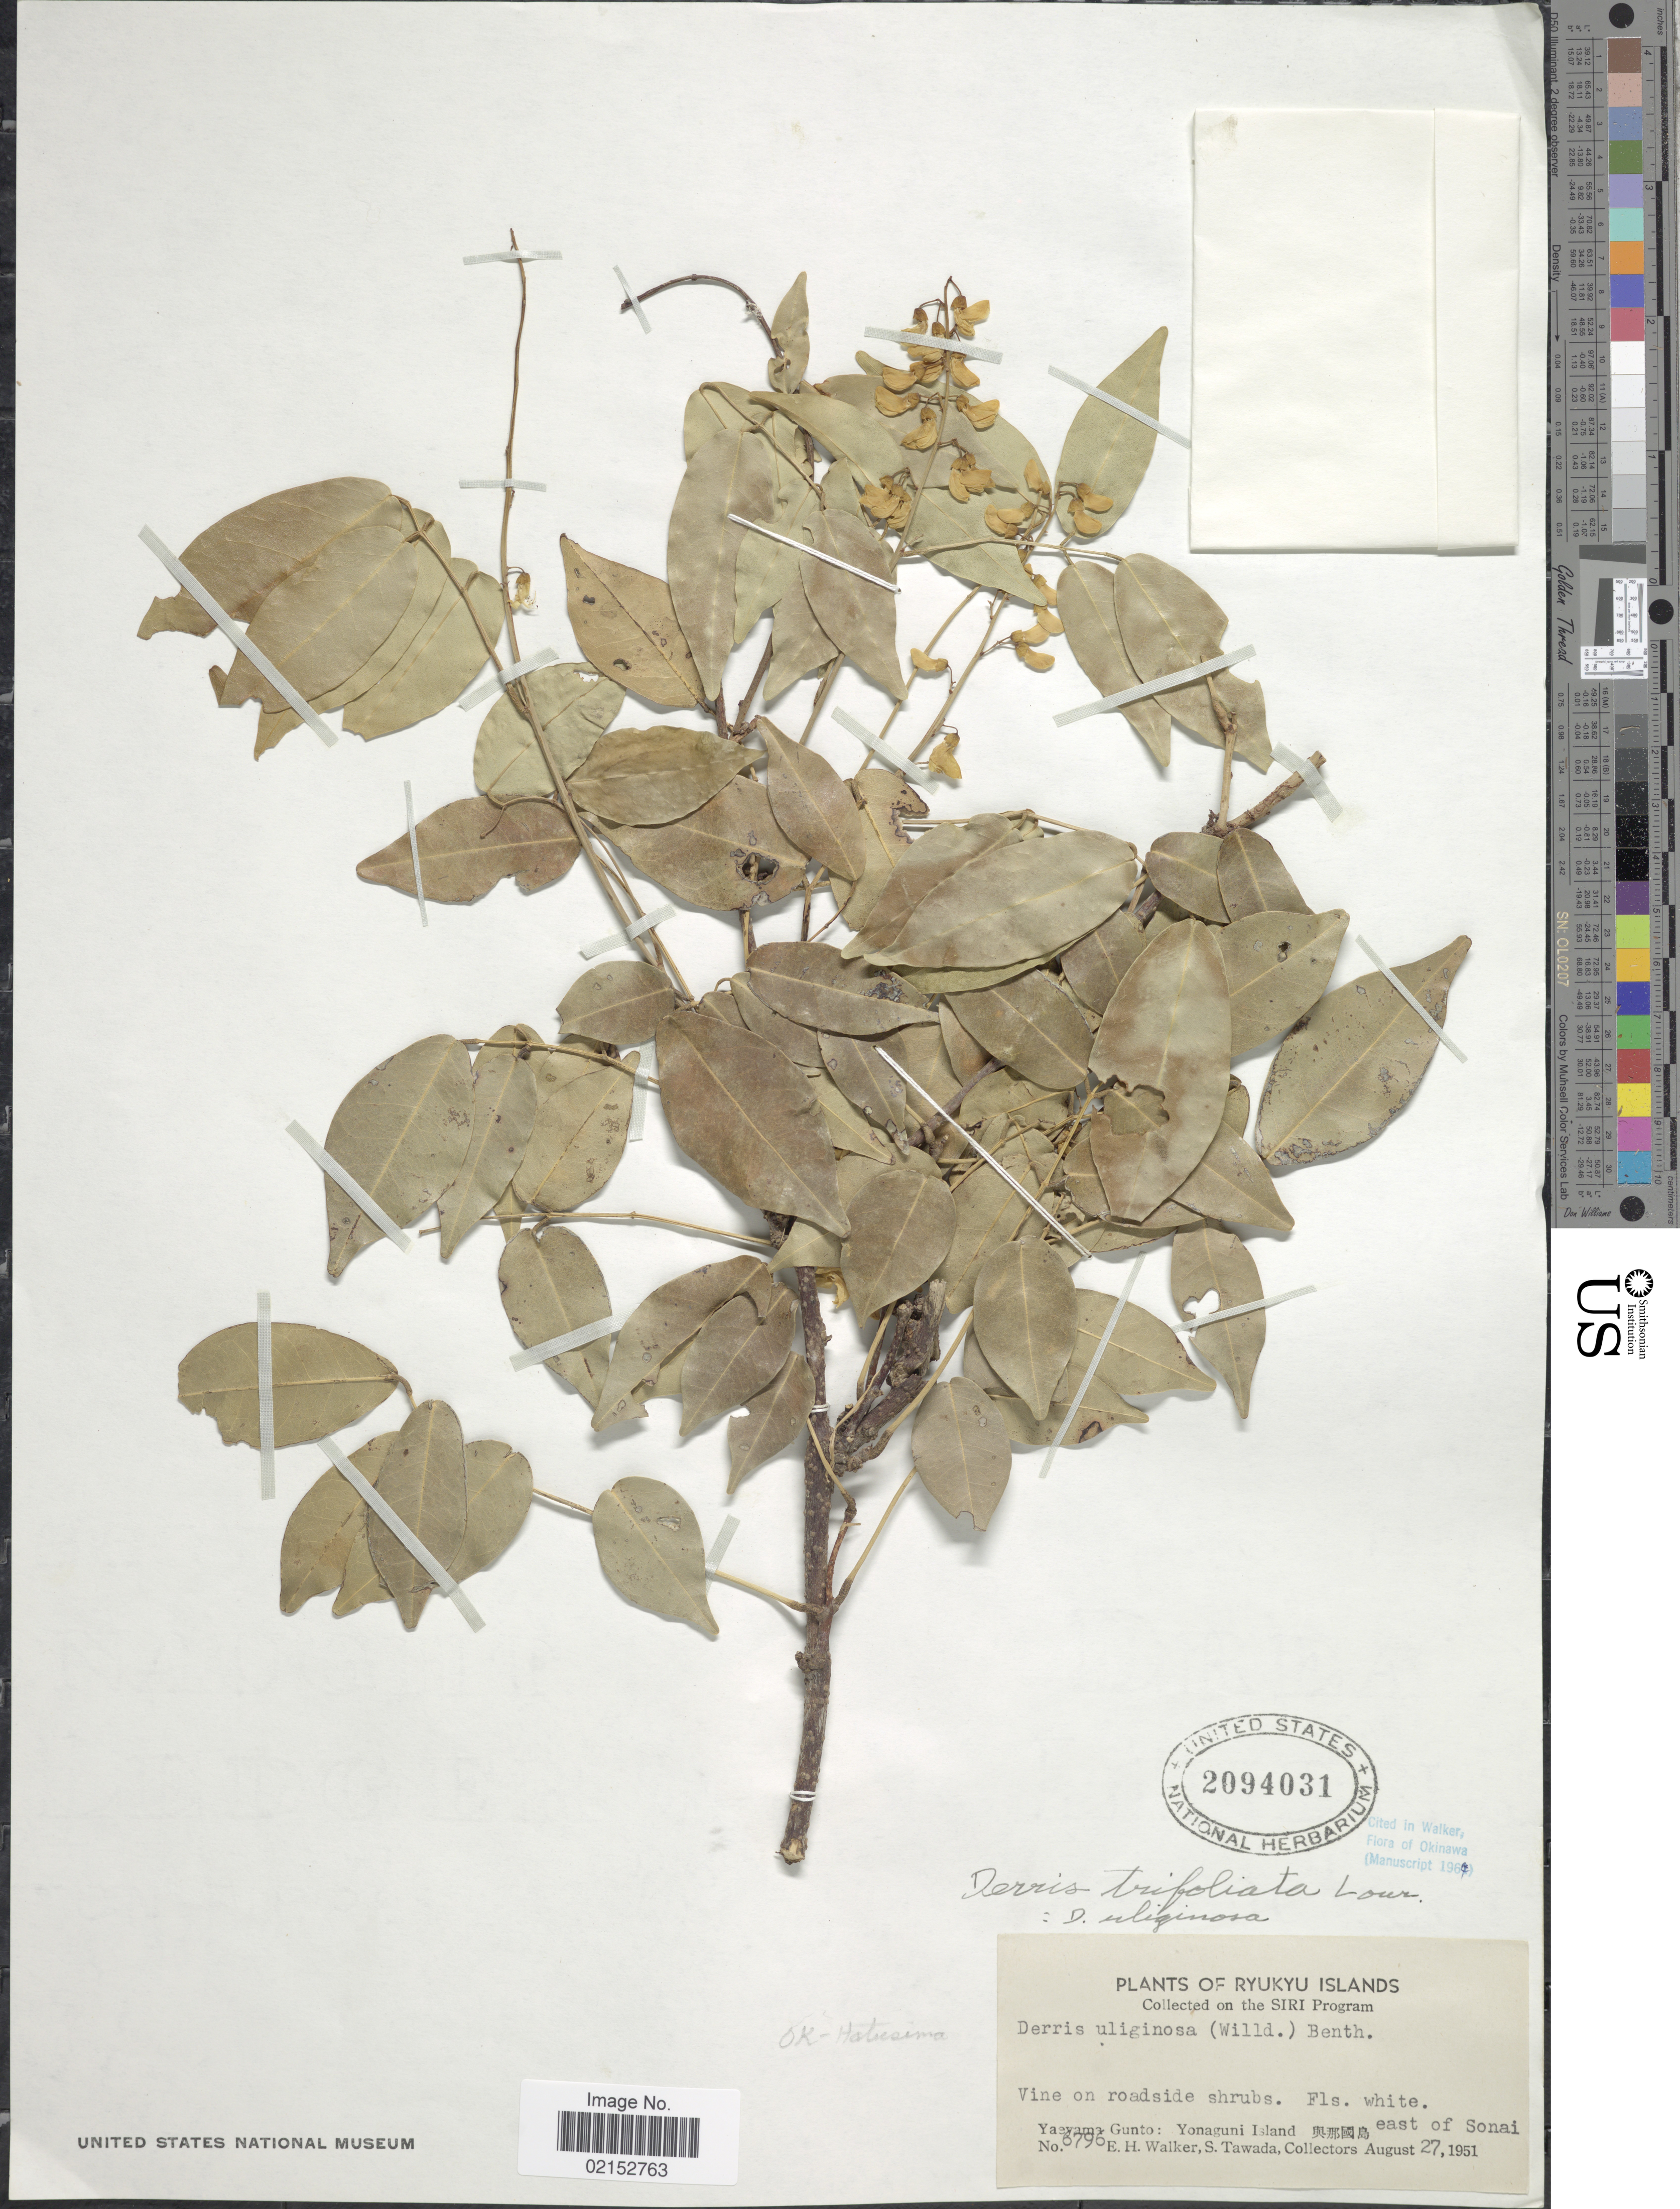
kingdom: Plantae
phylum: Tracheophyta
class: Magnoliopsida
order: Fabales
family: Fabaceae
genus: Derris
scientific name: Derris trifoliata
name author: Lour.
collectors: E. H. Walker & S. Tawada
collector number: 6796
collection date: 1951-08-27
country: Japan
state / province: Okinawa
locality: Ryukyu Islands, Yaeyama Gunto, Yonaguni Island, east of Sonai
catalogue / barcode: US 2094031